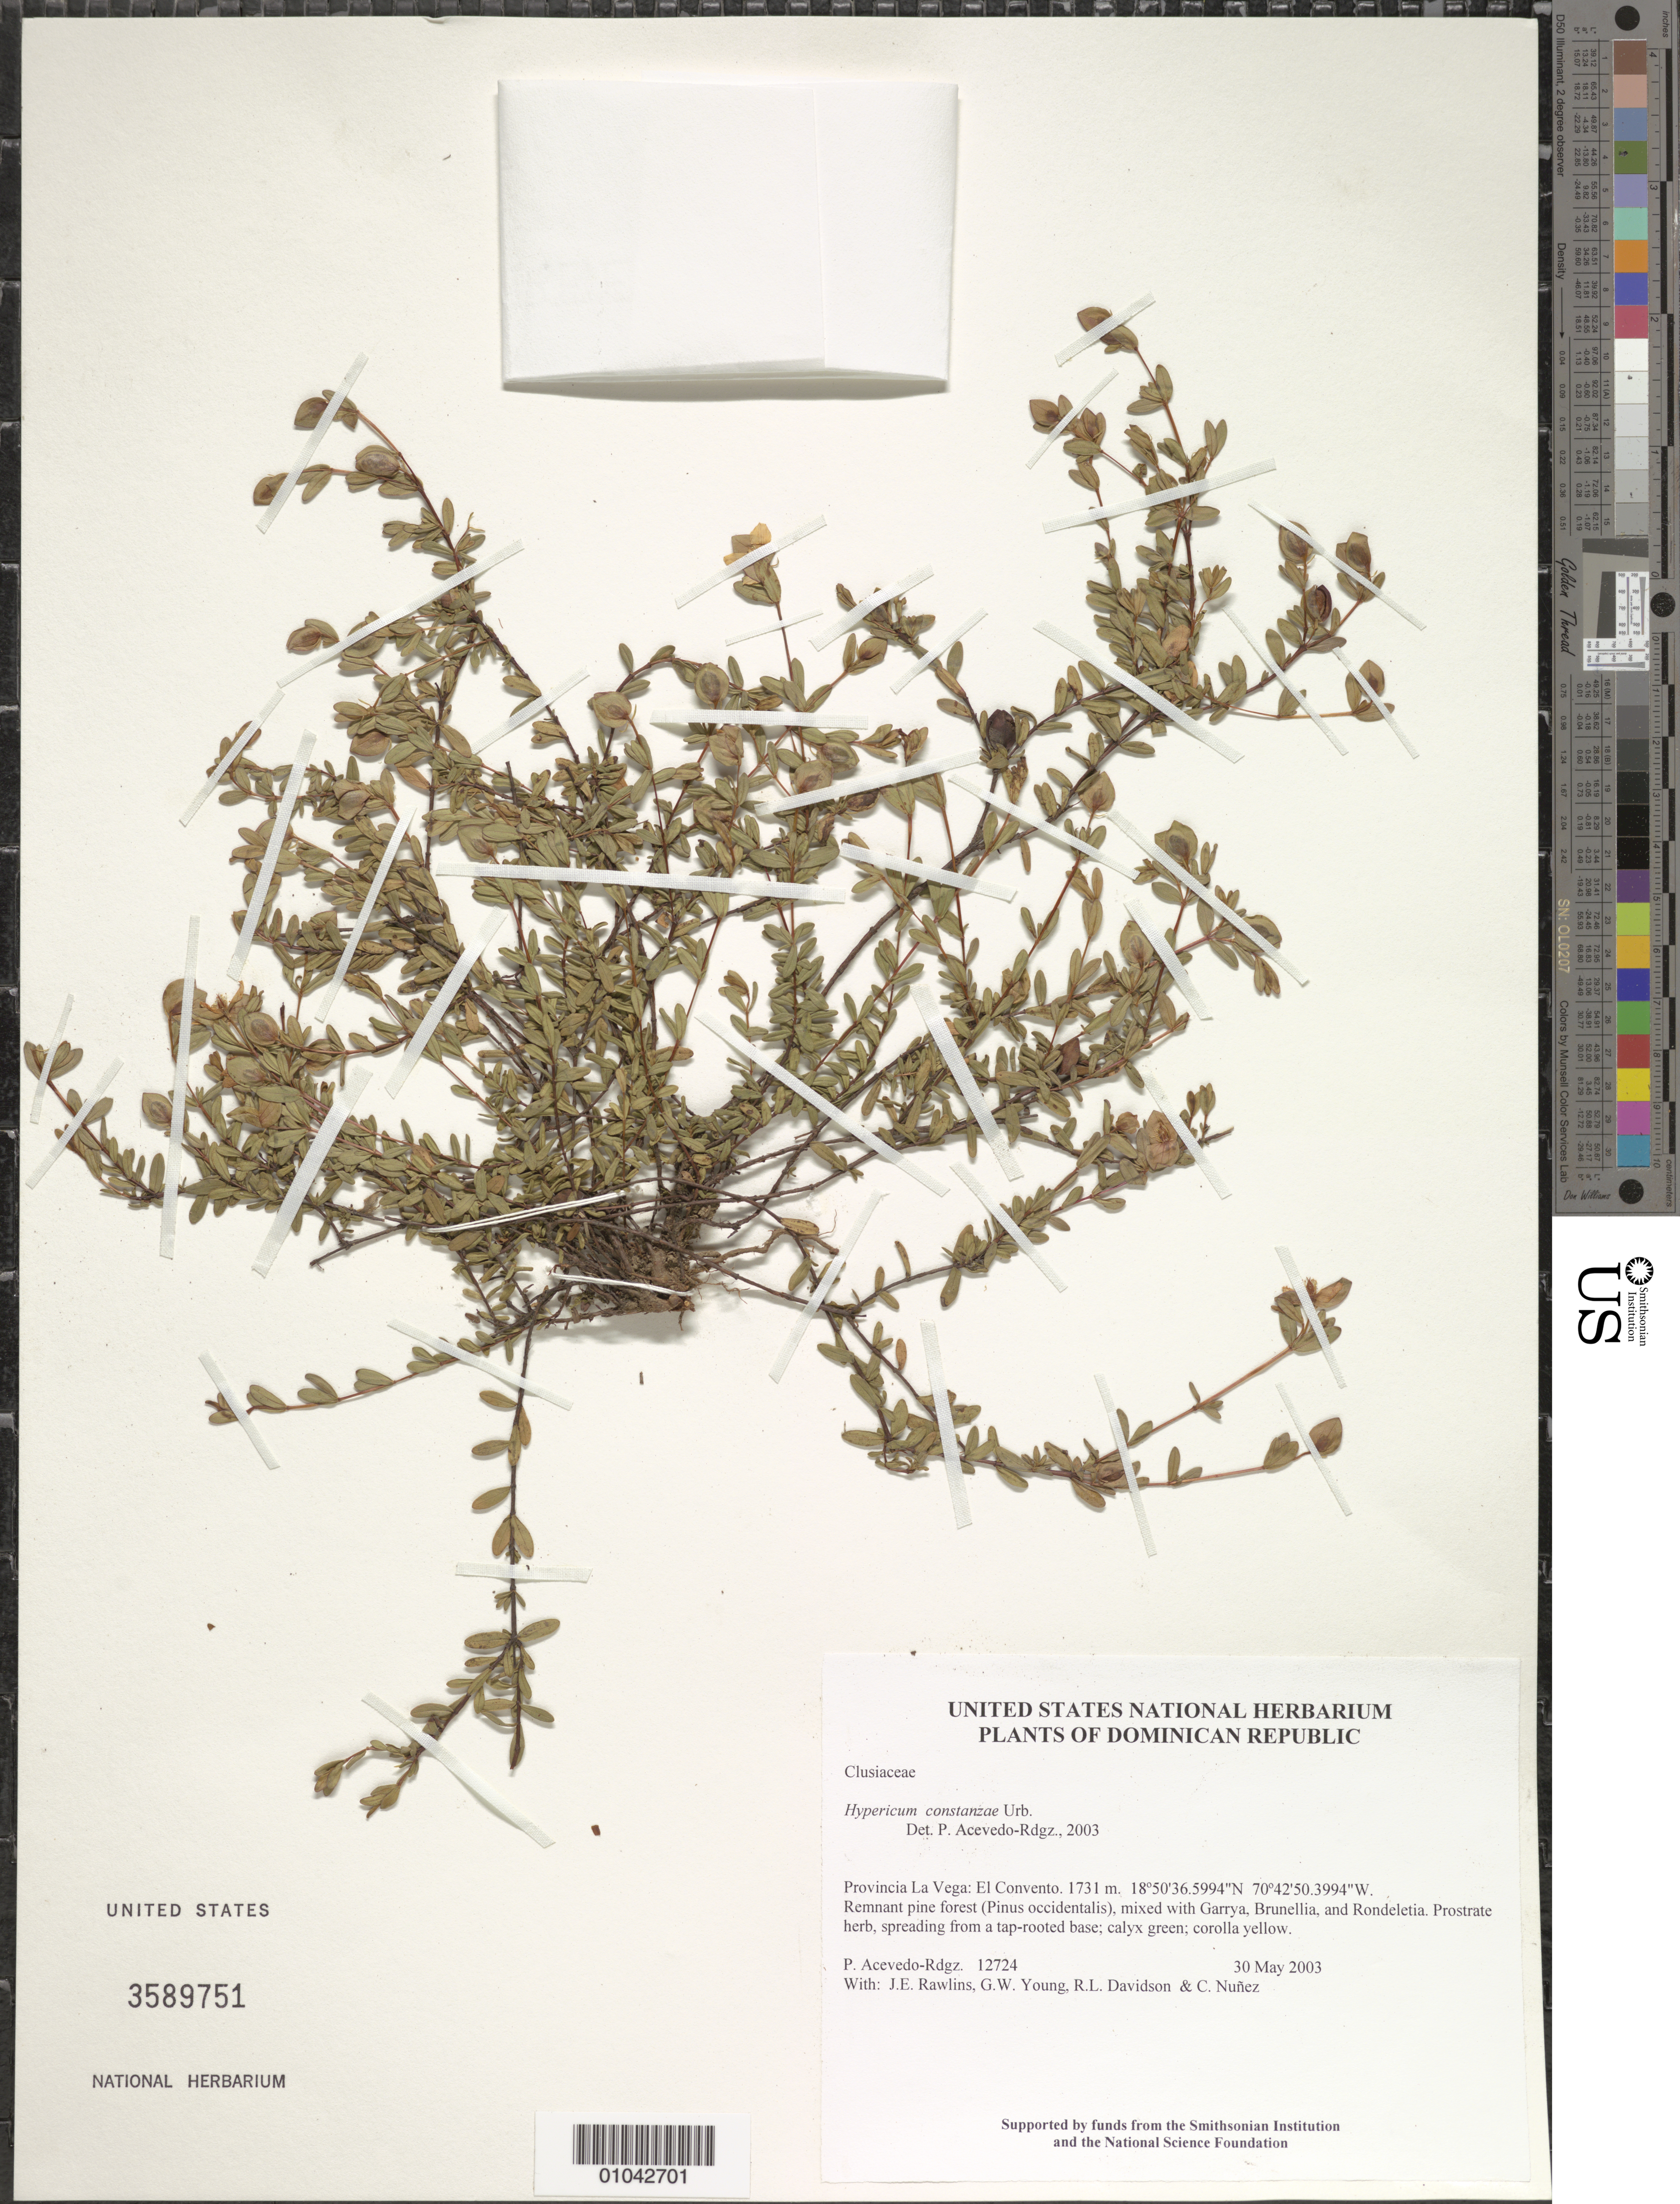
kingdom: Plantae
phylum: Tracheophyta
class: Magnoliopsida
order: Malpighiales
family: Hypericaceae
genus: Hypericum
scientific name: Hypericum constanzae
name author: Urb.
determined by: Acevedo-Rodríguez, P., (BOT), Smithsonian Institution - National Museum of Natural History (UNITED STATES)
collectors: P. Acevedo-Rodr., J. Rawlins, G. Young, R. Davidson & C. Nunez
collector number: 12724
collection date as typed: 30 May 2003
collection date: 2003-05-30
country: Dominican Republic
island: Hispaniola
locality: Provincia La Vega: El Convento.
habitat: Remnant pine forest (Pinus occidentalis), mixed with Garrya, Brunellia, and Rondeletia.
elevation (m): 1731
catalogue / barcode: US 3589751